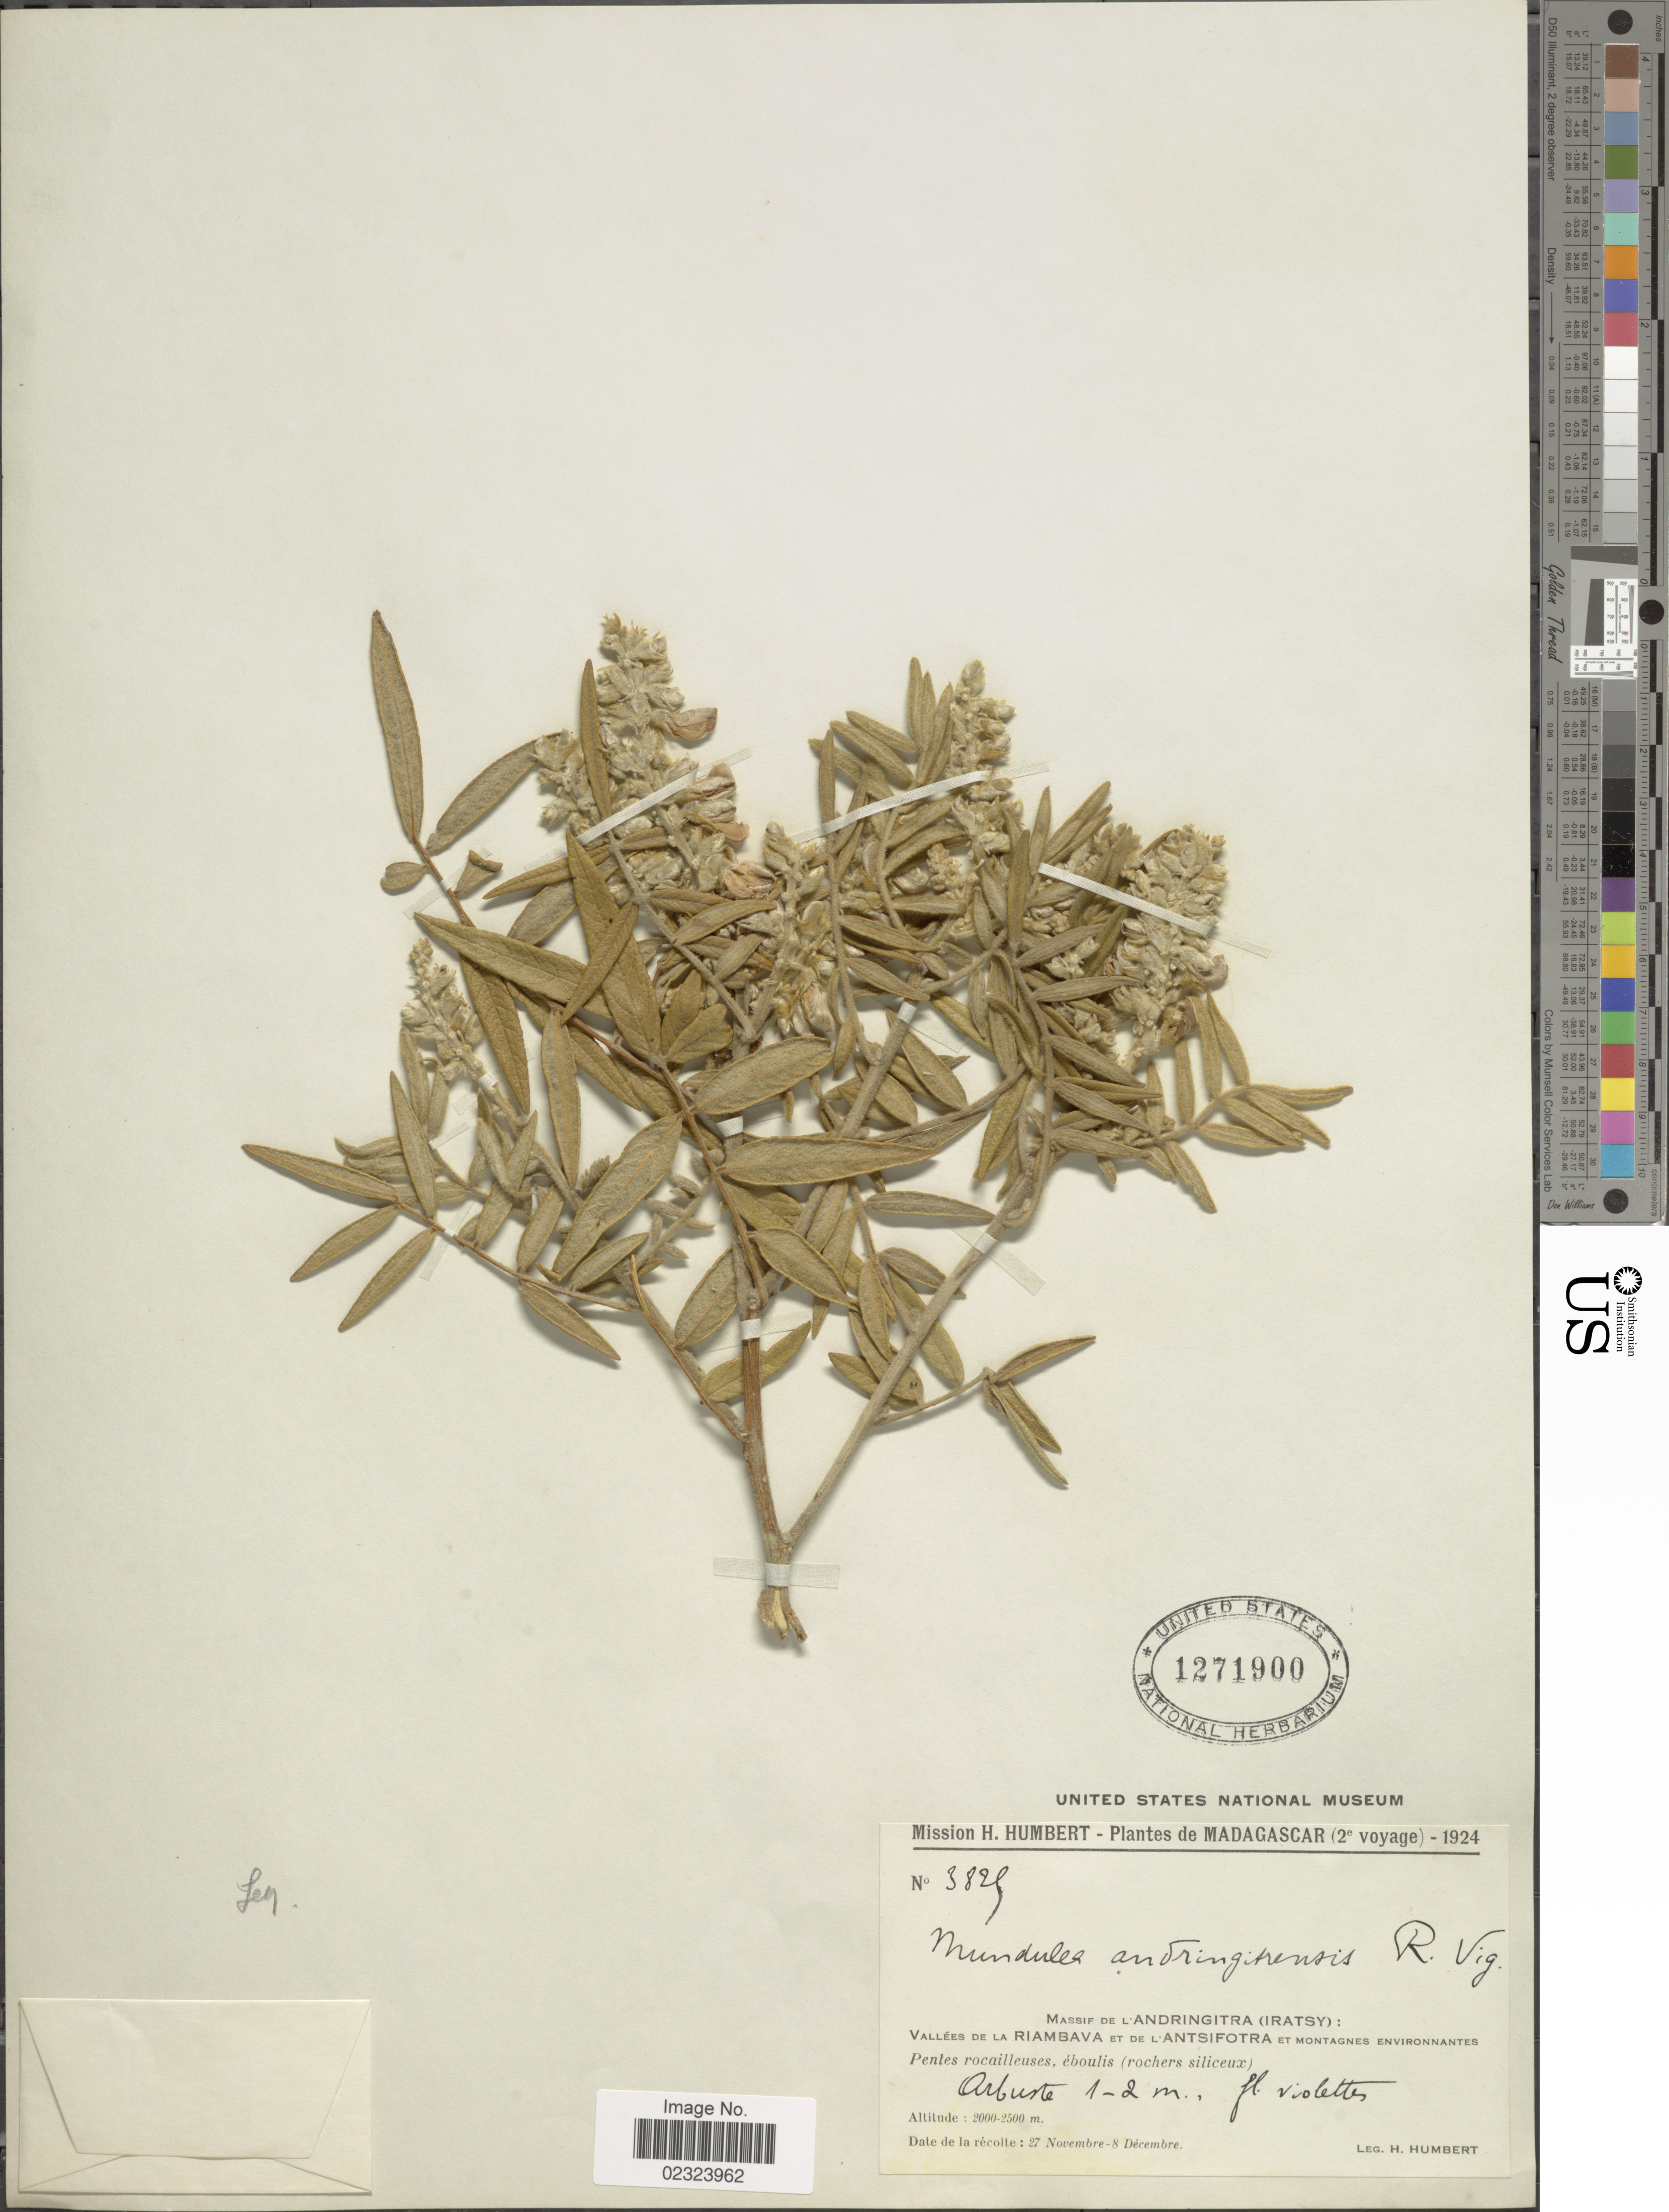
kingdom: Plantae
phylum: Tracheophyta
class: Magnoliopsida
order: Fabales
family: Fabaceae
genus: Mundulea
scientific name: Mundulea andringitrensis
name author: R. Vig.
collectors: H. Humbert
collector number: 3825*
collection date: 1924-11-27/1924-12-08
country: Madagascar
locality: Massif de l'Andringitra (Iratsy): Vallées de la Riambava et de l'Antsifotra et montagnes environnantes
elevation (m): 2000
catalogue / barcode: US 1271900